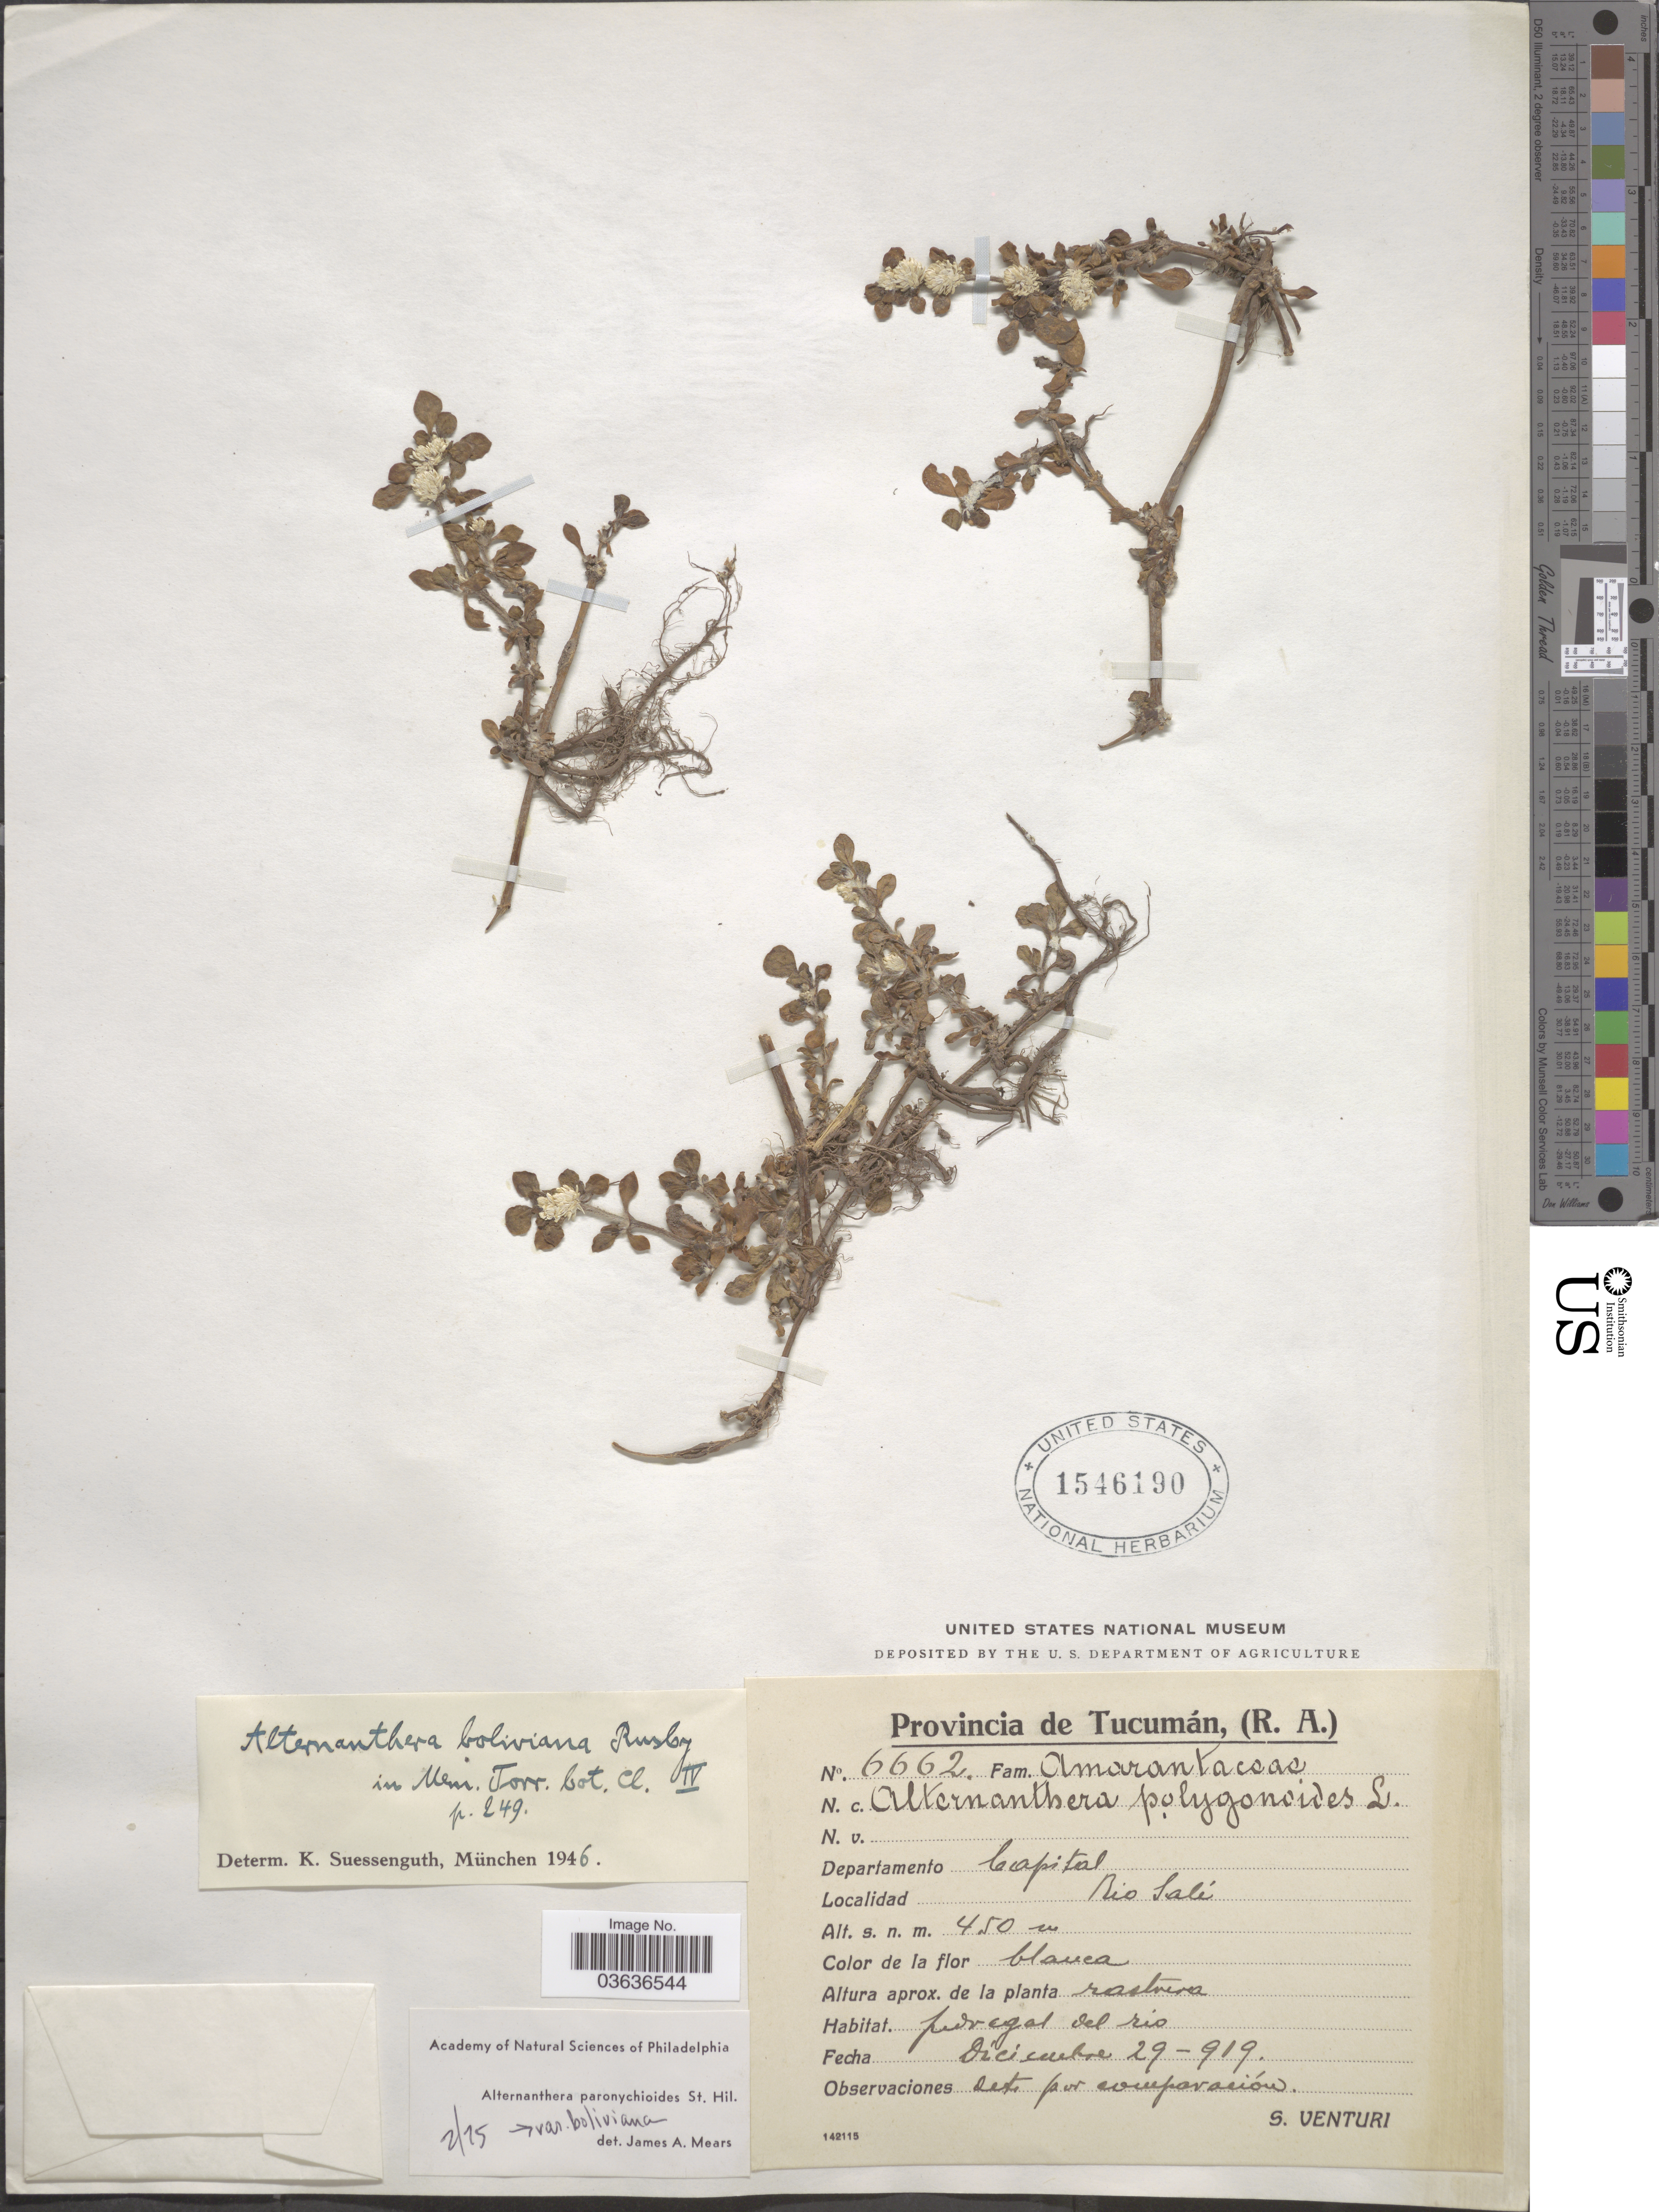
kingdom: Plantae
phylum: Tracheophyta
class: Magnoliopsida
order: Caryophyllales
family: Amaranthaceae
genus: Alternanthera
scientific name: Alternanthera polygonoides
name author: (L.) R. Br. ex Sweet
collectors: S. Venturi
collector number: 6662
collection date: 1919-12-29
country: Argentina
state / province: Tucuman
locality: Departamento Capital. Rio Salí.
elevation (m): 450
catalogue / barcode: US 1546190